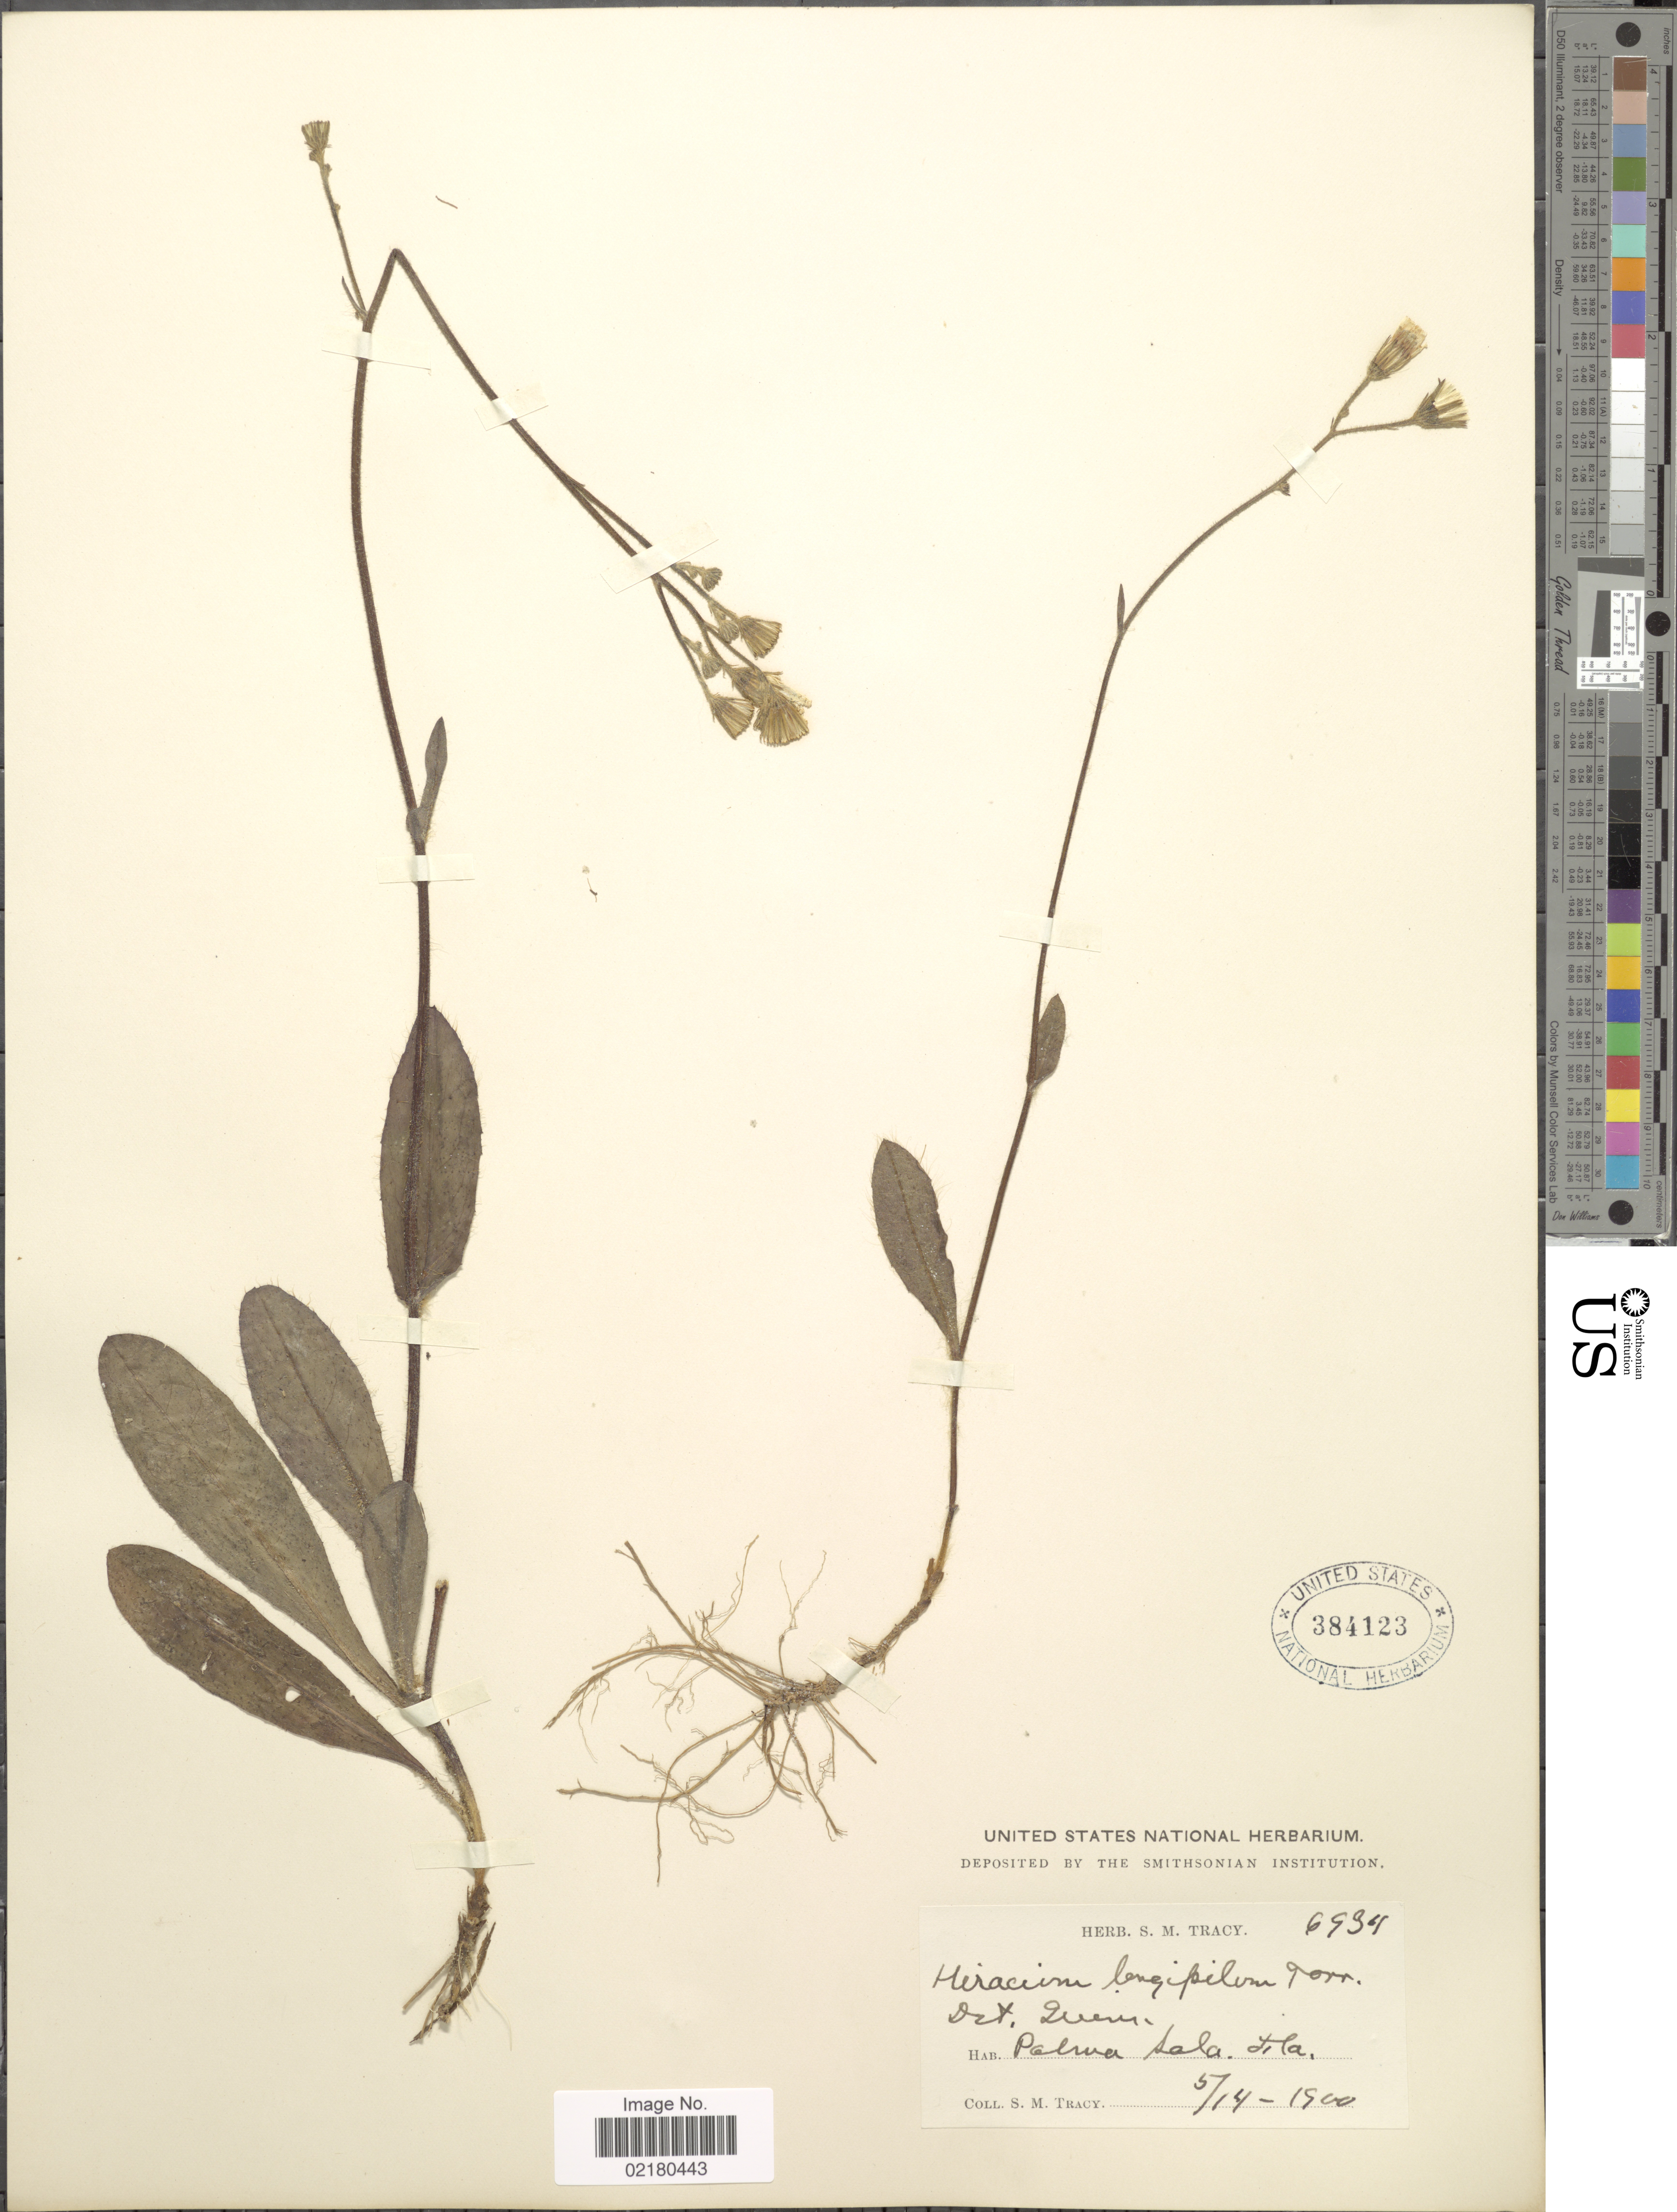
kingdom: Plantae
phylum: Tracheophyta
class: Magnoliopsida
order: Asterales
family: Asteraceae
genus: Hieracium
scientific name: Hieracium longipilum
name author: Torr. ex Hook.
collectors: S. M. Tracy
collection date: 1900-05-14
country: United States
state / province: Florida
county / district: Manatee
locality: Palma Sola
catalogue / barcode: US 384123